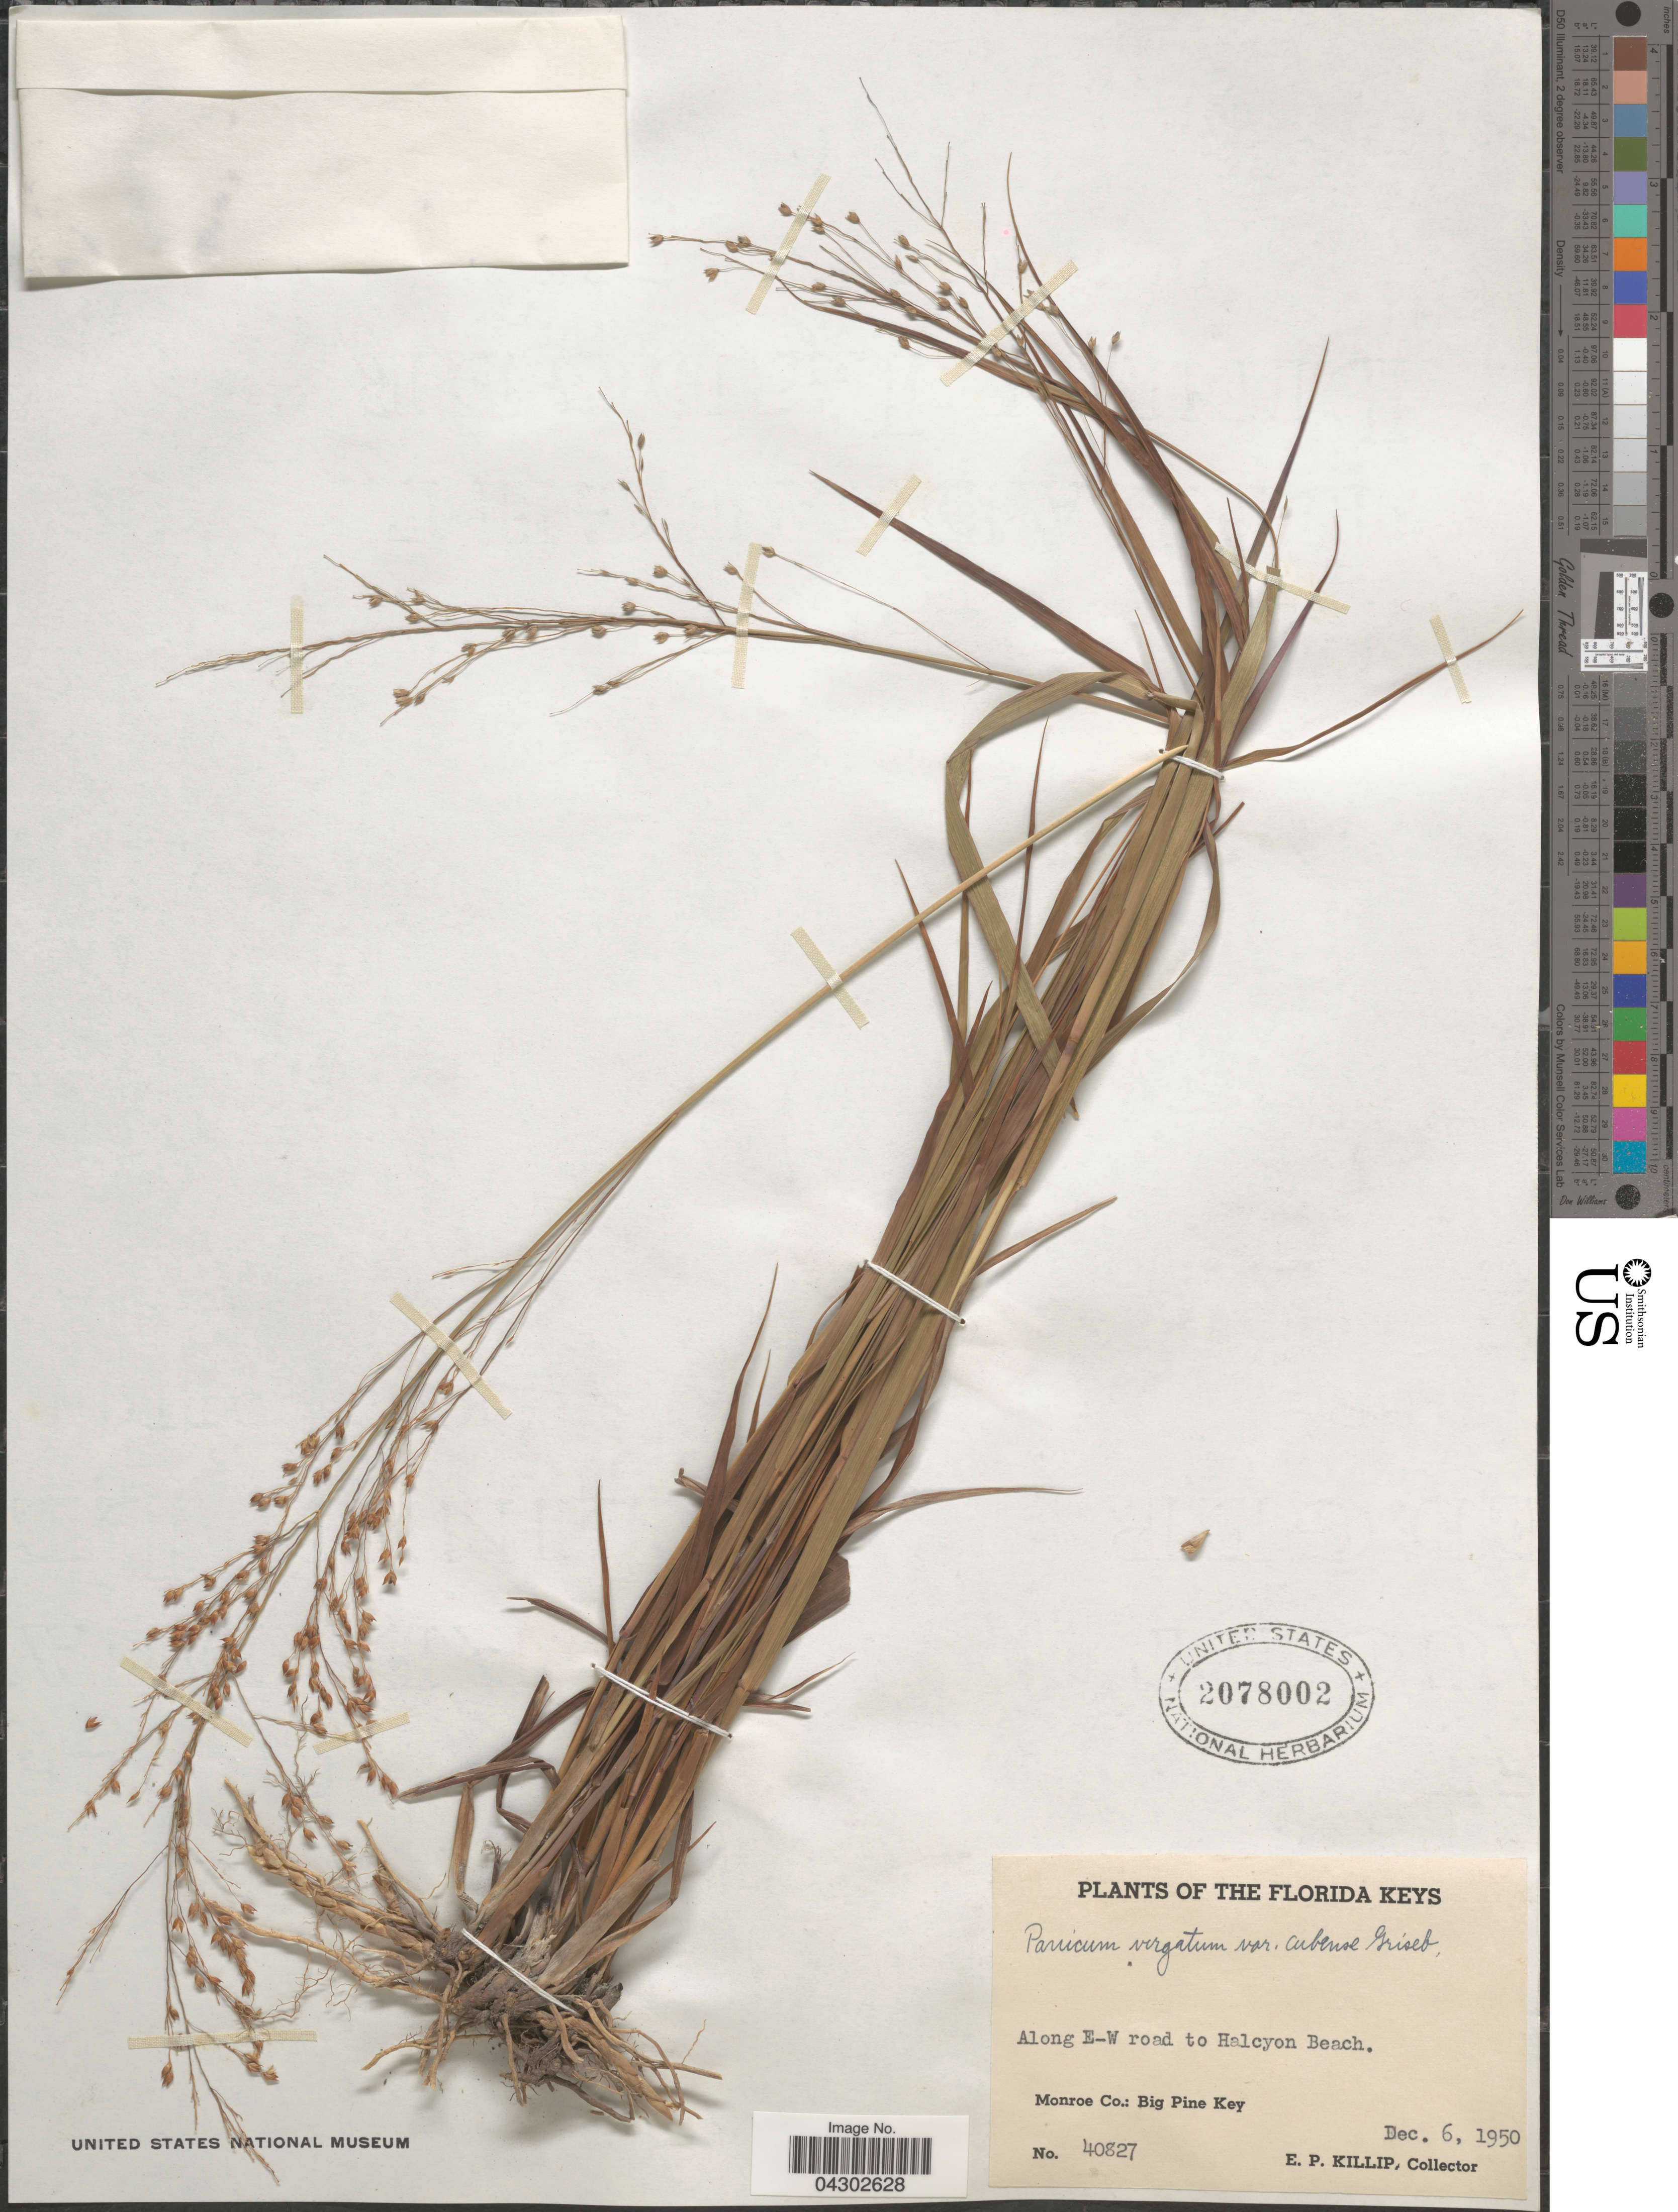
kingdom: Plantae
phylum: Tracheophyta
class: Liliopsida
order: Poales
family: Poaceae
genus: Panicum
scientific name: Panicum virgatum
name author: L.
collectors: E. P. Killip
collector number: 40827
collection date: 1950-12-06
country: United States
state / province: Florida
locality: Florida Keys. Along E-W road to Halcyon Beach. Monroe Co.: Big Pine Key.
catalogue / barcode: US 2078002